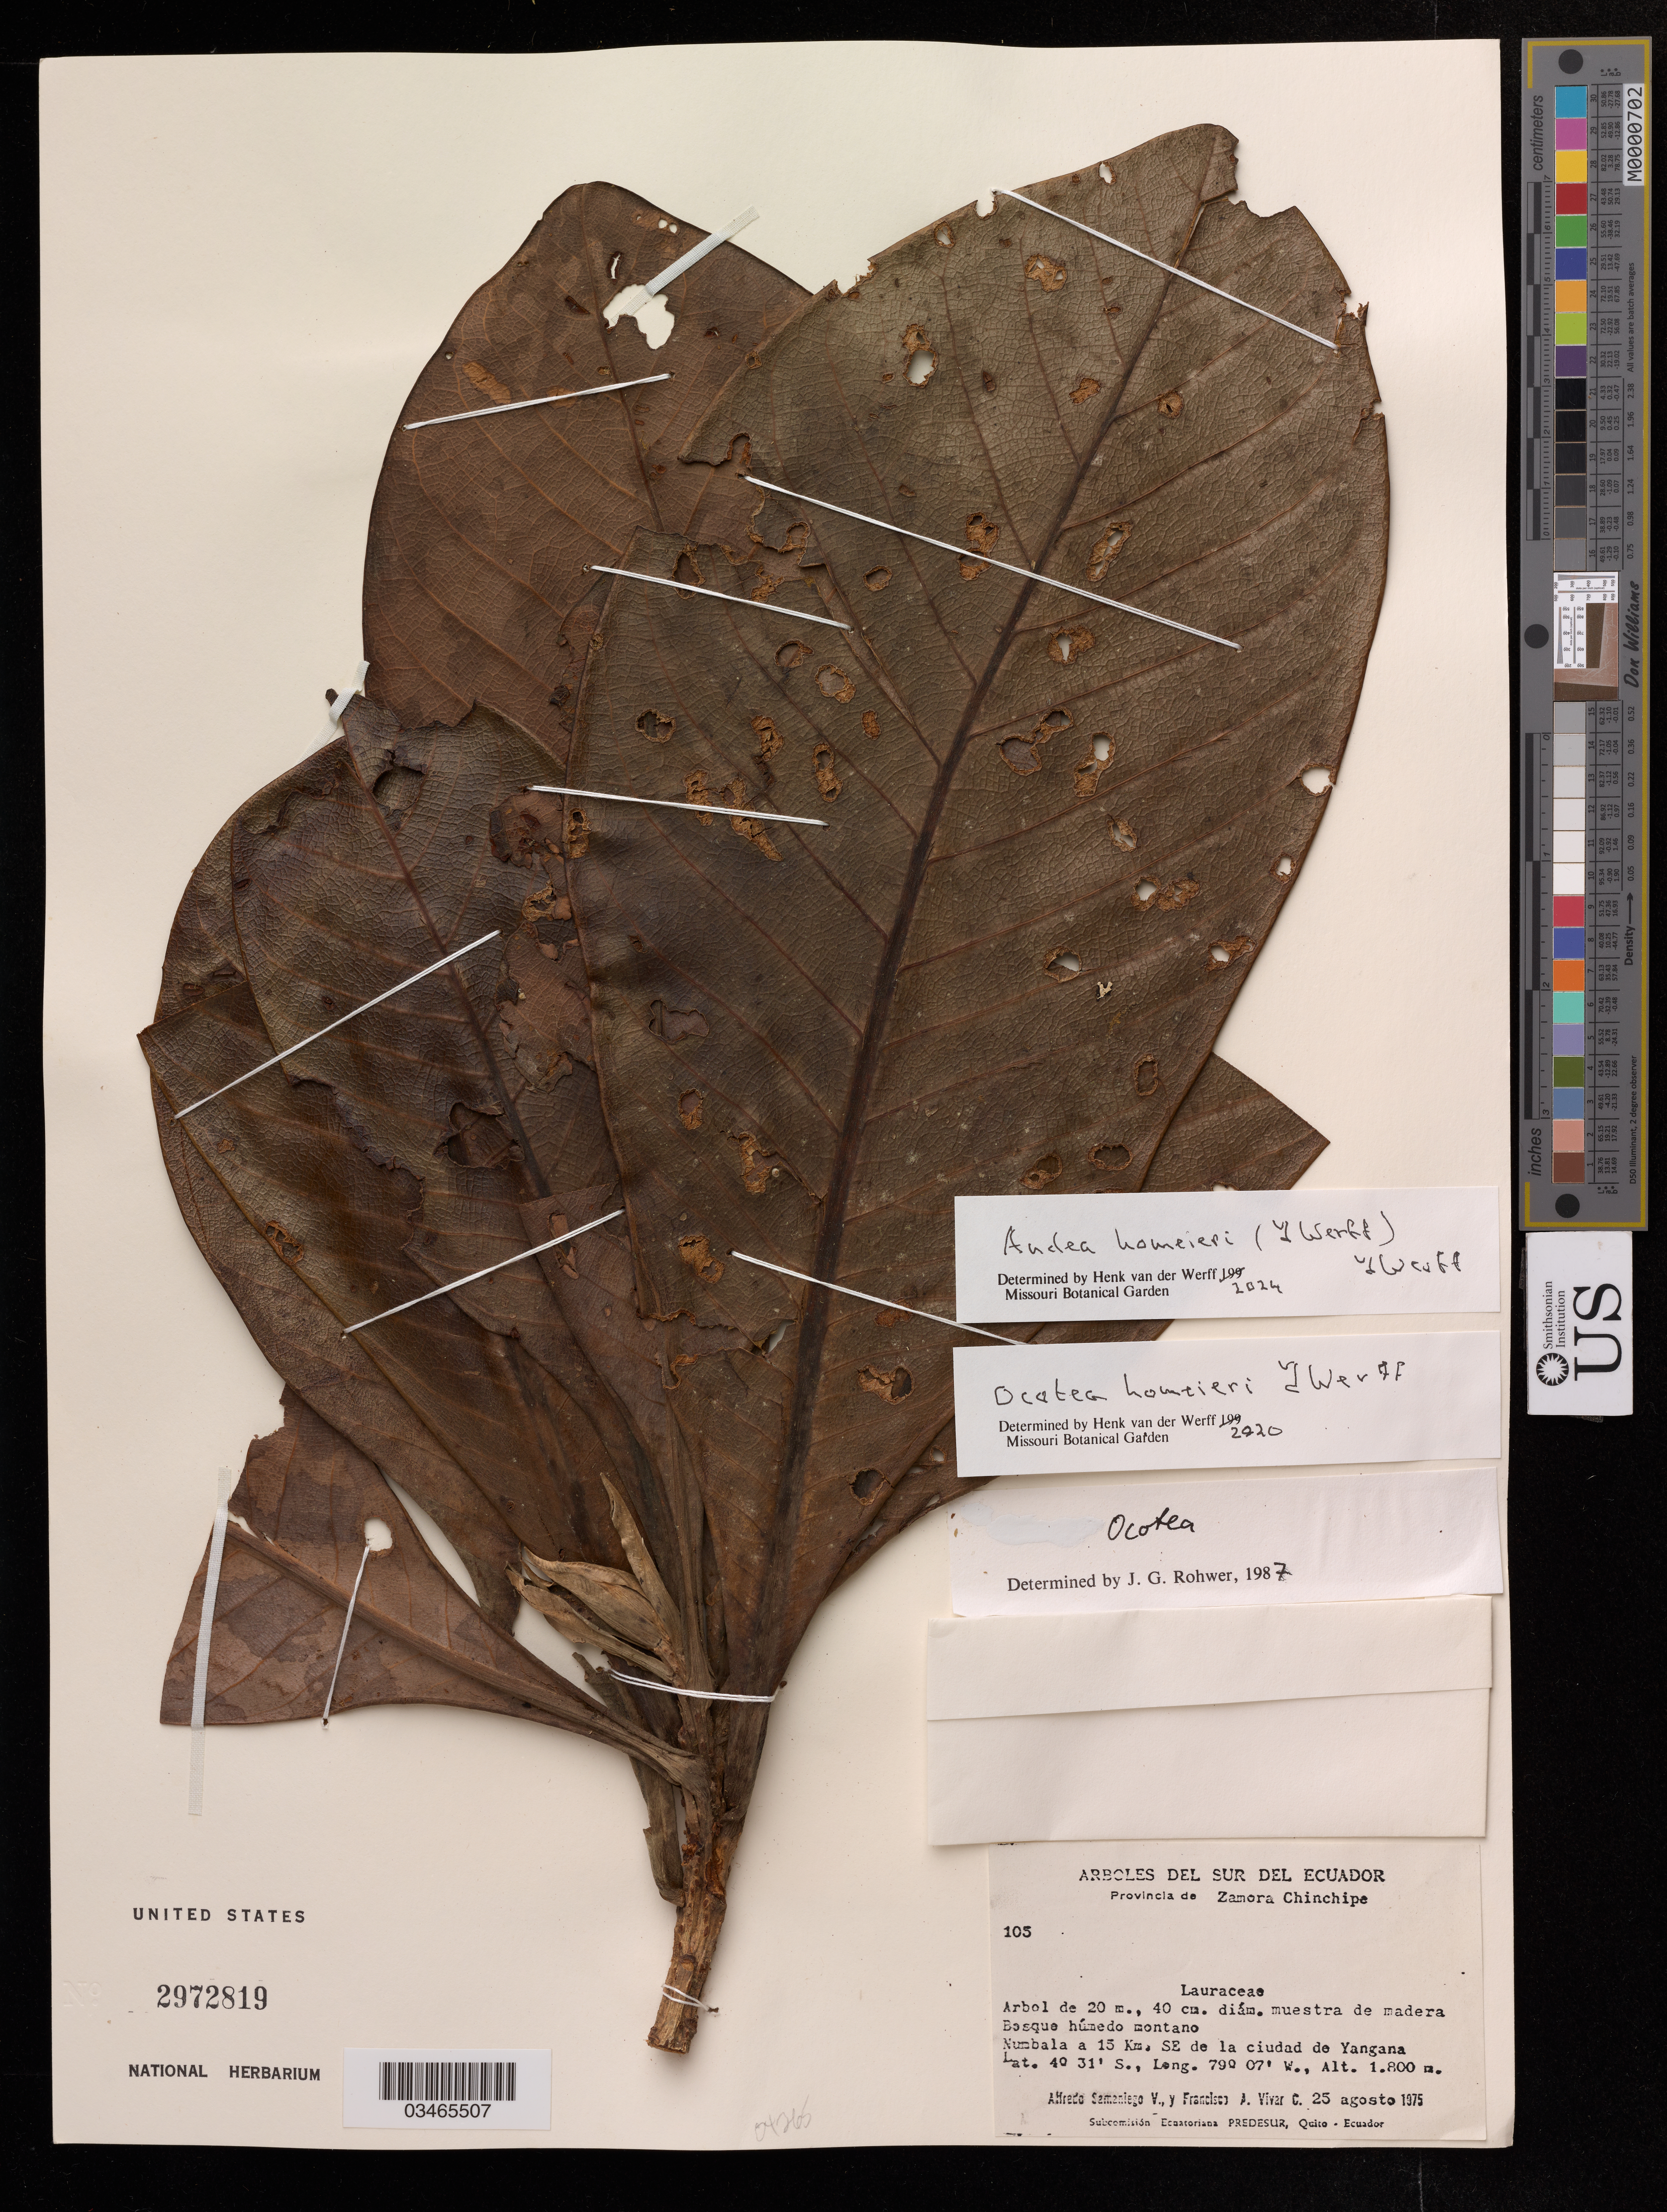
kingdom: Plantae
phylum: Tracheophyta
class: Magnoliopsida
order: Laurales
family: Lauraceae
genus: Andea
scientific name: Andea homeieri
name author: (van der Werff) van der Werff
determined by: van der Werff, H. H.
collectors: A. Samaniego V. & V. Francisco A.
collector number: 105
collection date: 1975-08-25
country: Ecuador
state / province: Zamora-Chinchipe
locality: Arbol de 20 m, 40 cm. diám. muestra de madera Bosque húmedo montano, Numbala a 15 km, SE de la ciudad de Yangana.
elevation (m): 1800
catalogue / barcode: US 2972819